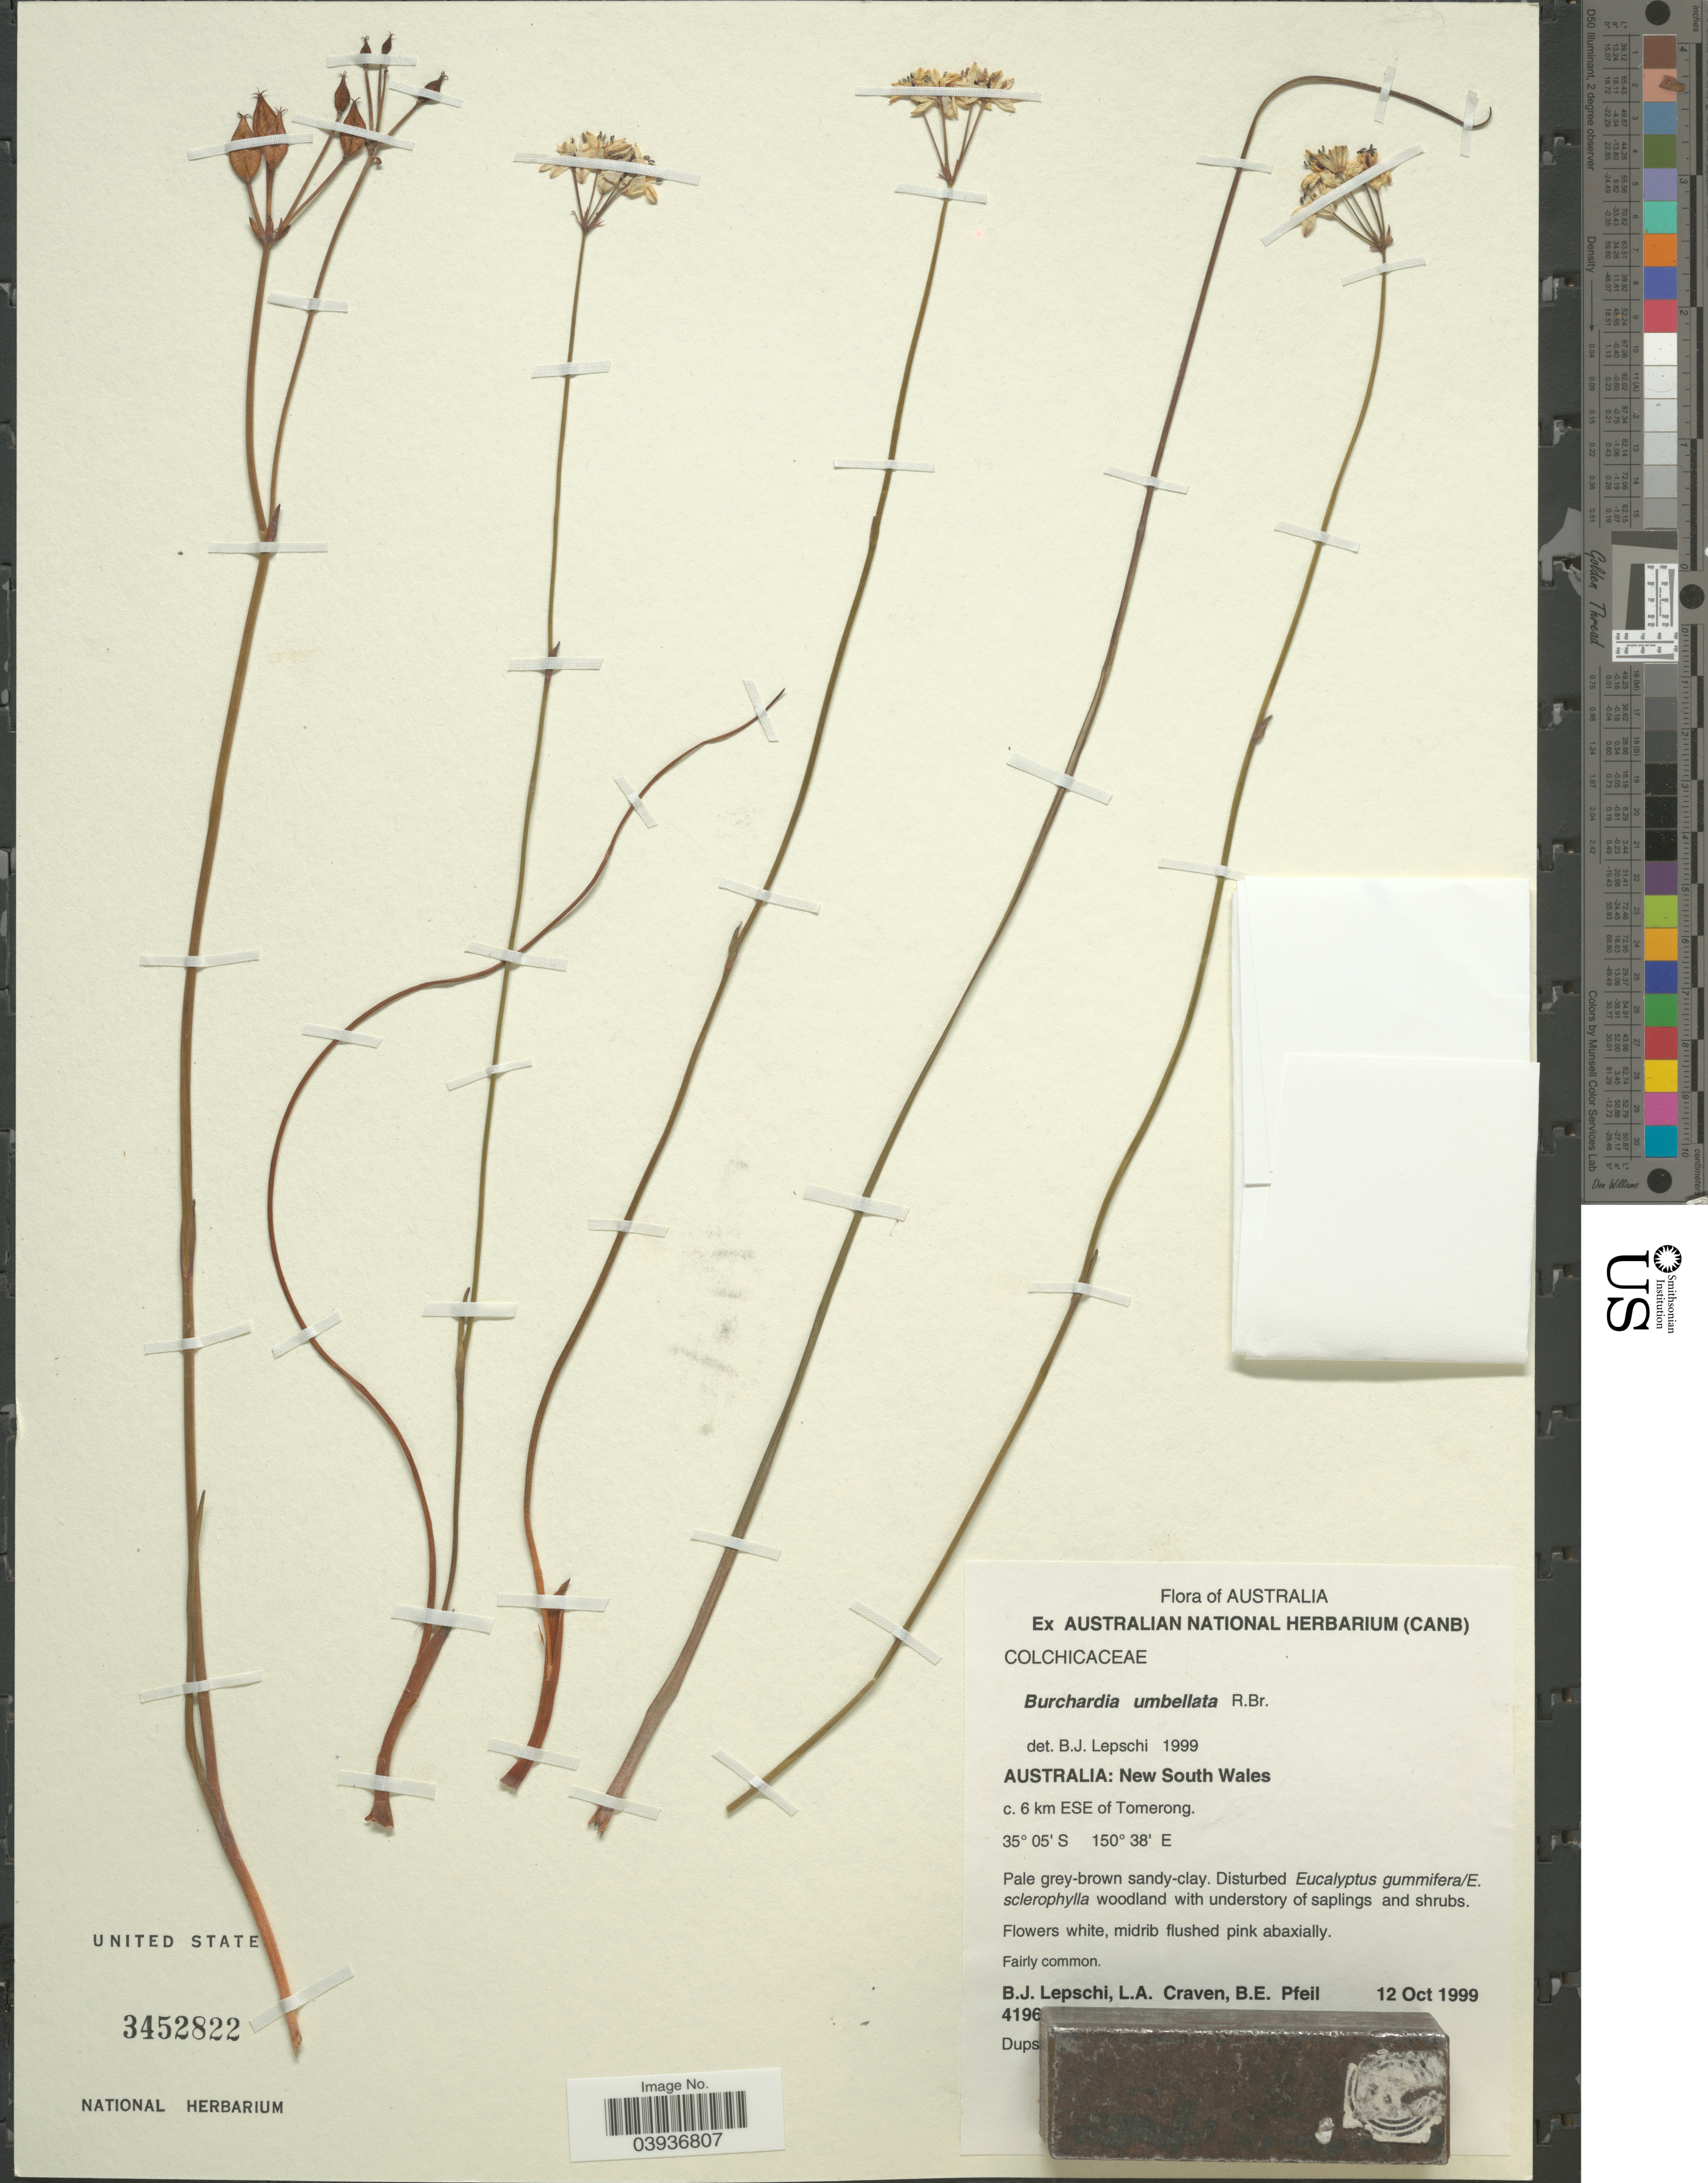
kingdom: Plantae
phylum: Tracheophyta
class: Liliopsida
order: Liliales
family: Colchicaceae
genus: Burchardia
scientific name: Burchardia umbellata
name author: R. Br.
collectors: B. Lepschi, L. A. Craven & B. Pfeil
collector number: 4196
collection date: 1999-10-12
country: Australia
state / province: New South Wales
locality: C. 6 km ESE of Tomerong.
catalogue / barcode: US 3452822